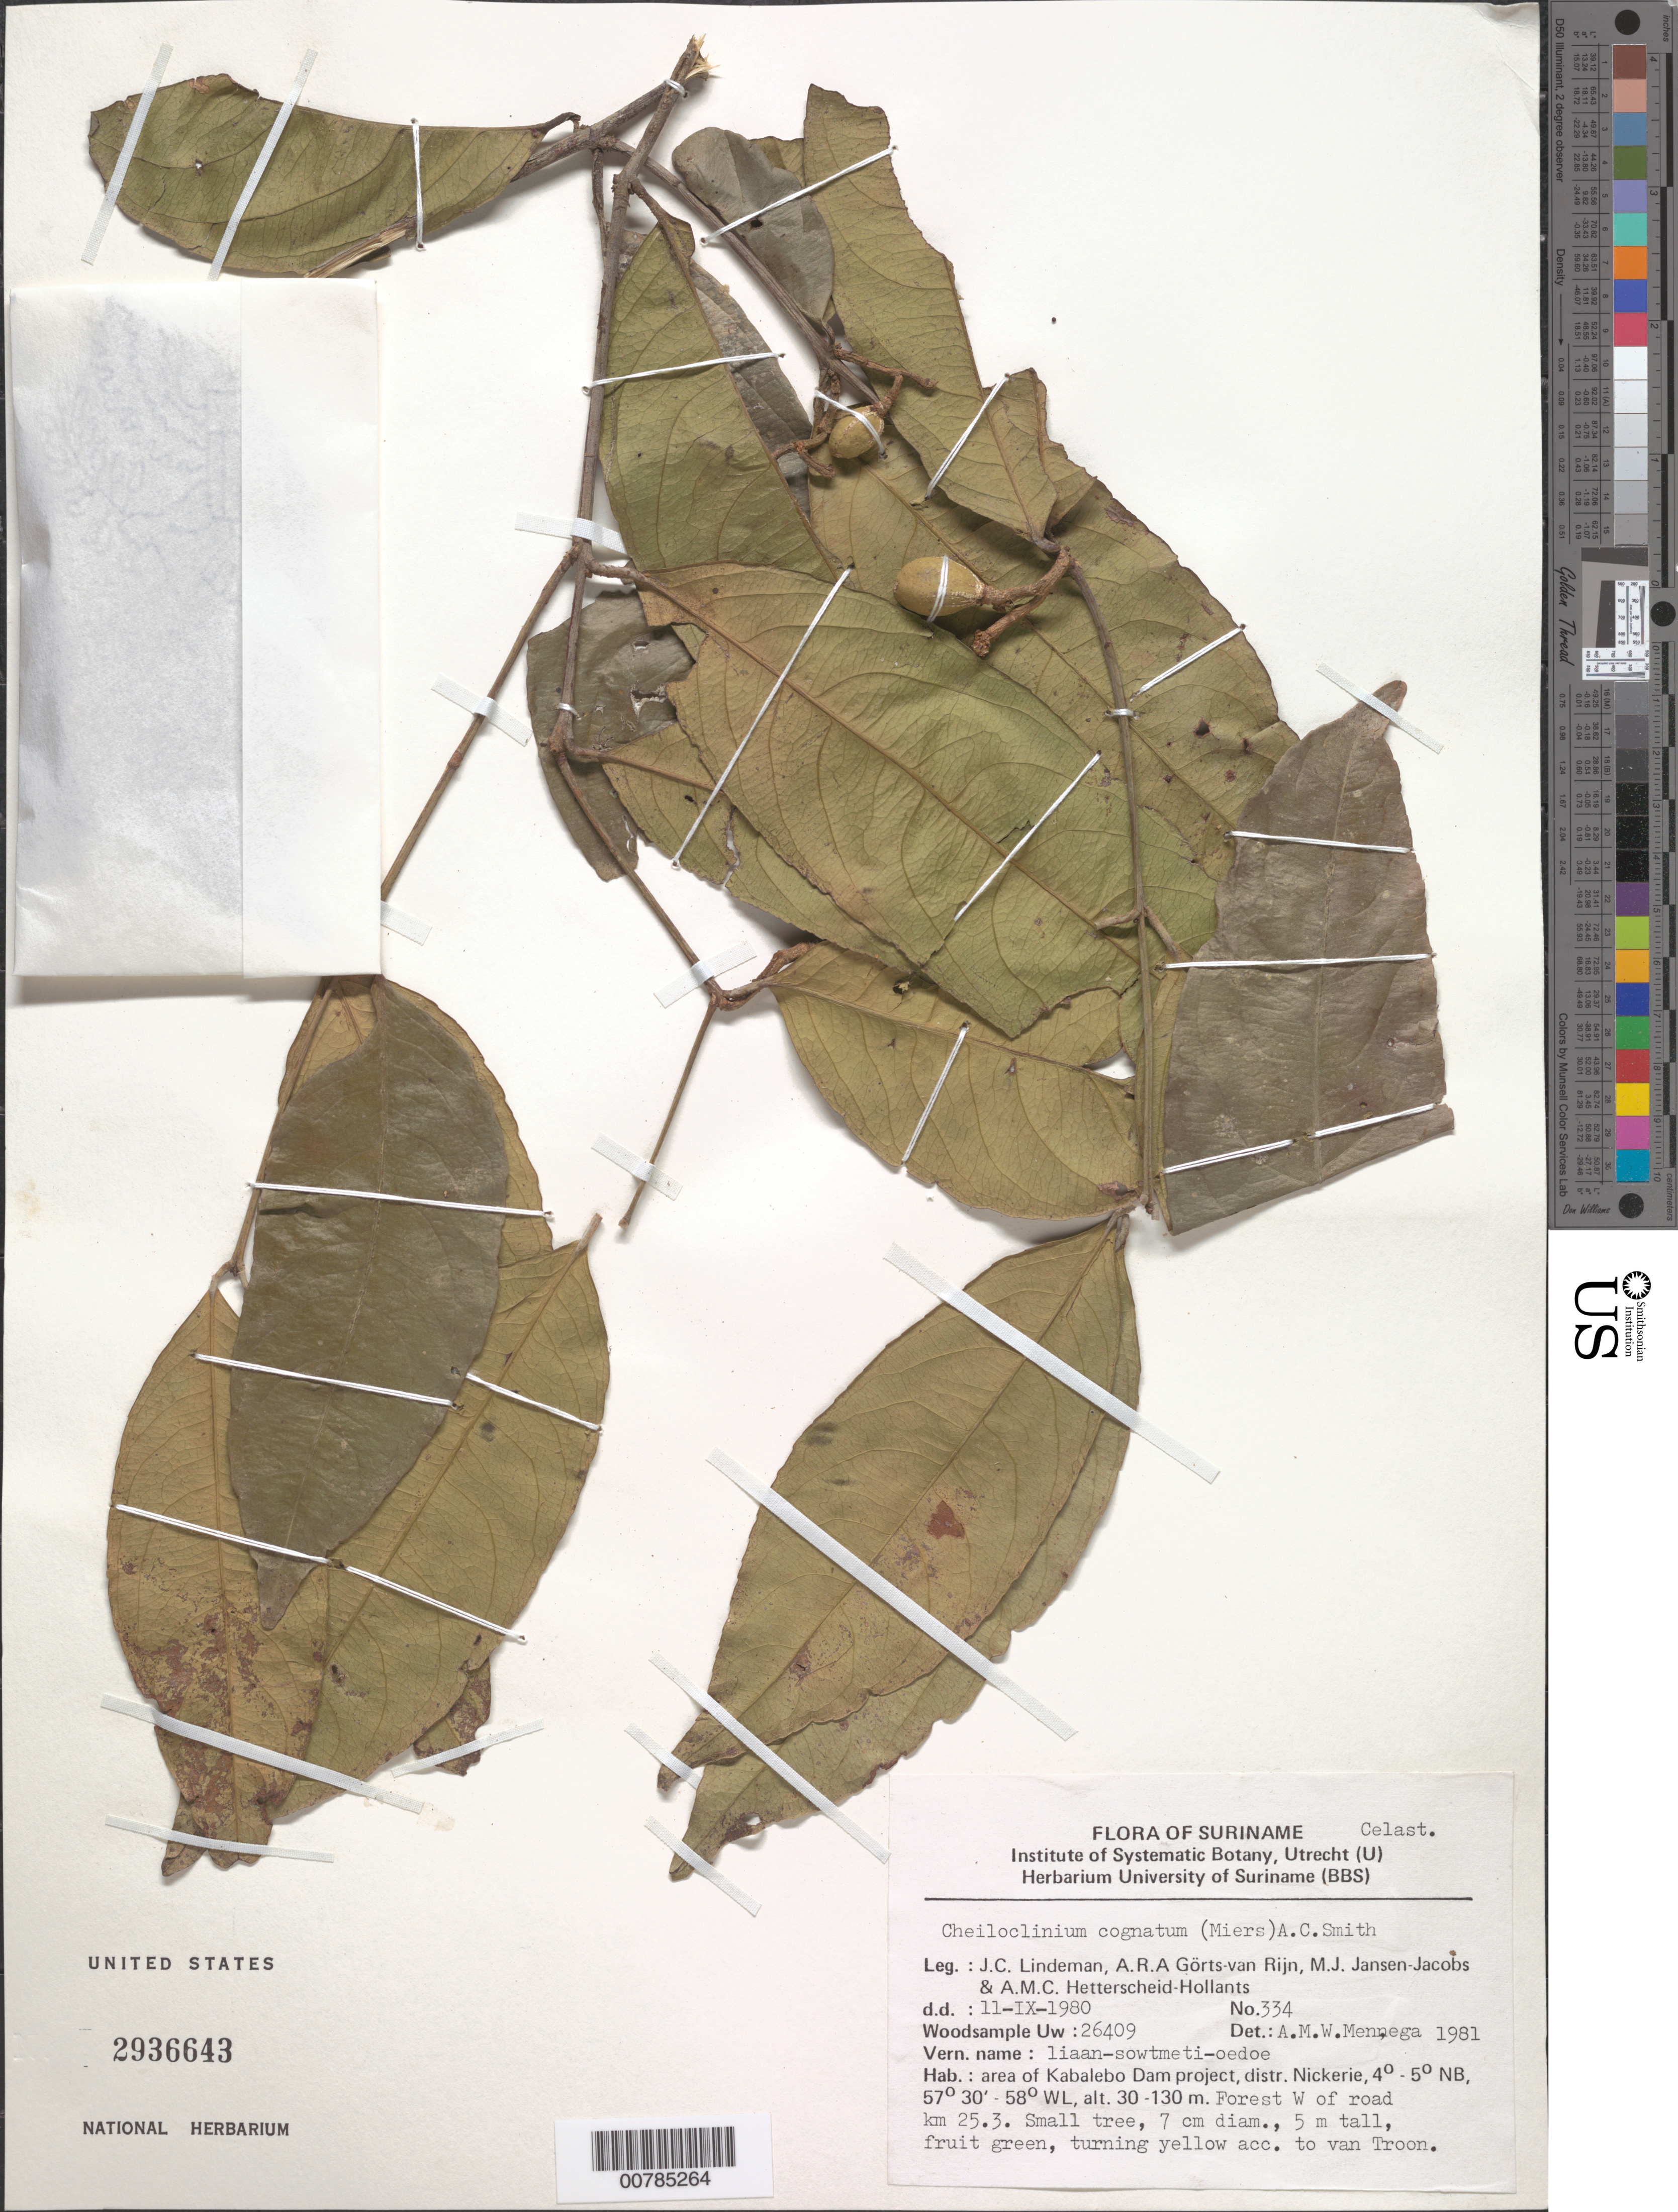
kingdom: Plantae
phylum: Tracheophyta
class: Magnoliopsida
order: Celastrales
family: Celastraceae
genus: Cheiloclinium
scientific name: Cheiloclinium cognatum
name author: (Miers) A.C. Sm.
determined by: Mennega, A. M. W.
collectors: J. C. Lindeman, A. .R. A. Görts-van Rijn, M. J. Jansen-Jacobs & A. Hetterscheid-Hollants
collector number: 80 334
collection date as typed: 11-Sep-80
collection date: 1980-09-11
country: Suriname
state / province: Nickerie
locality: Kabalebo Dam project area, km 25.3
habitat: Forest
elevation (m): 30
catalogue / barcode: US 2936643